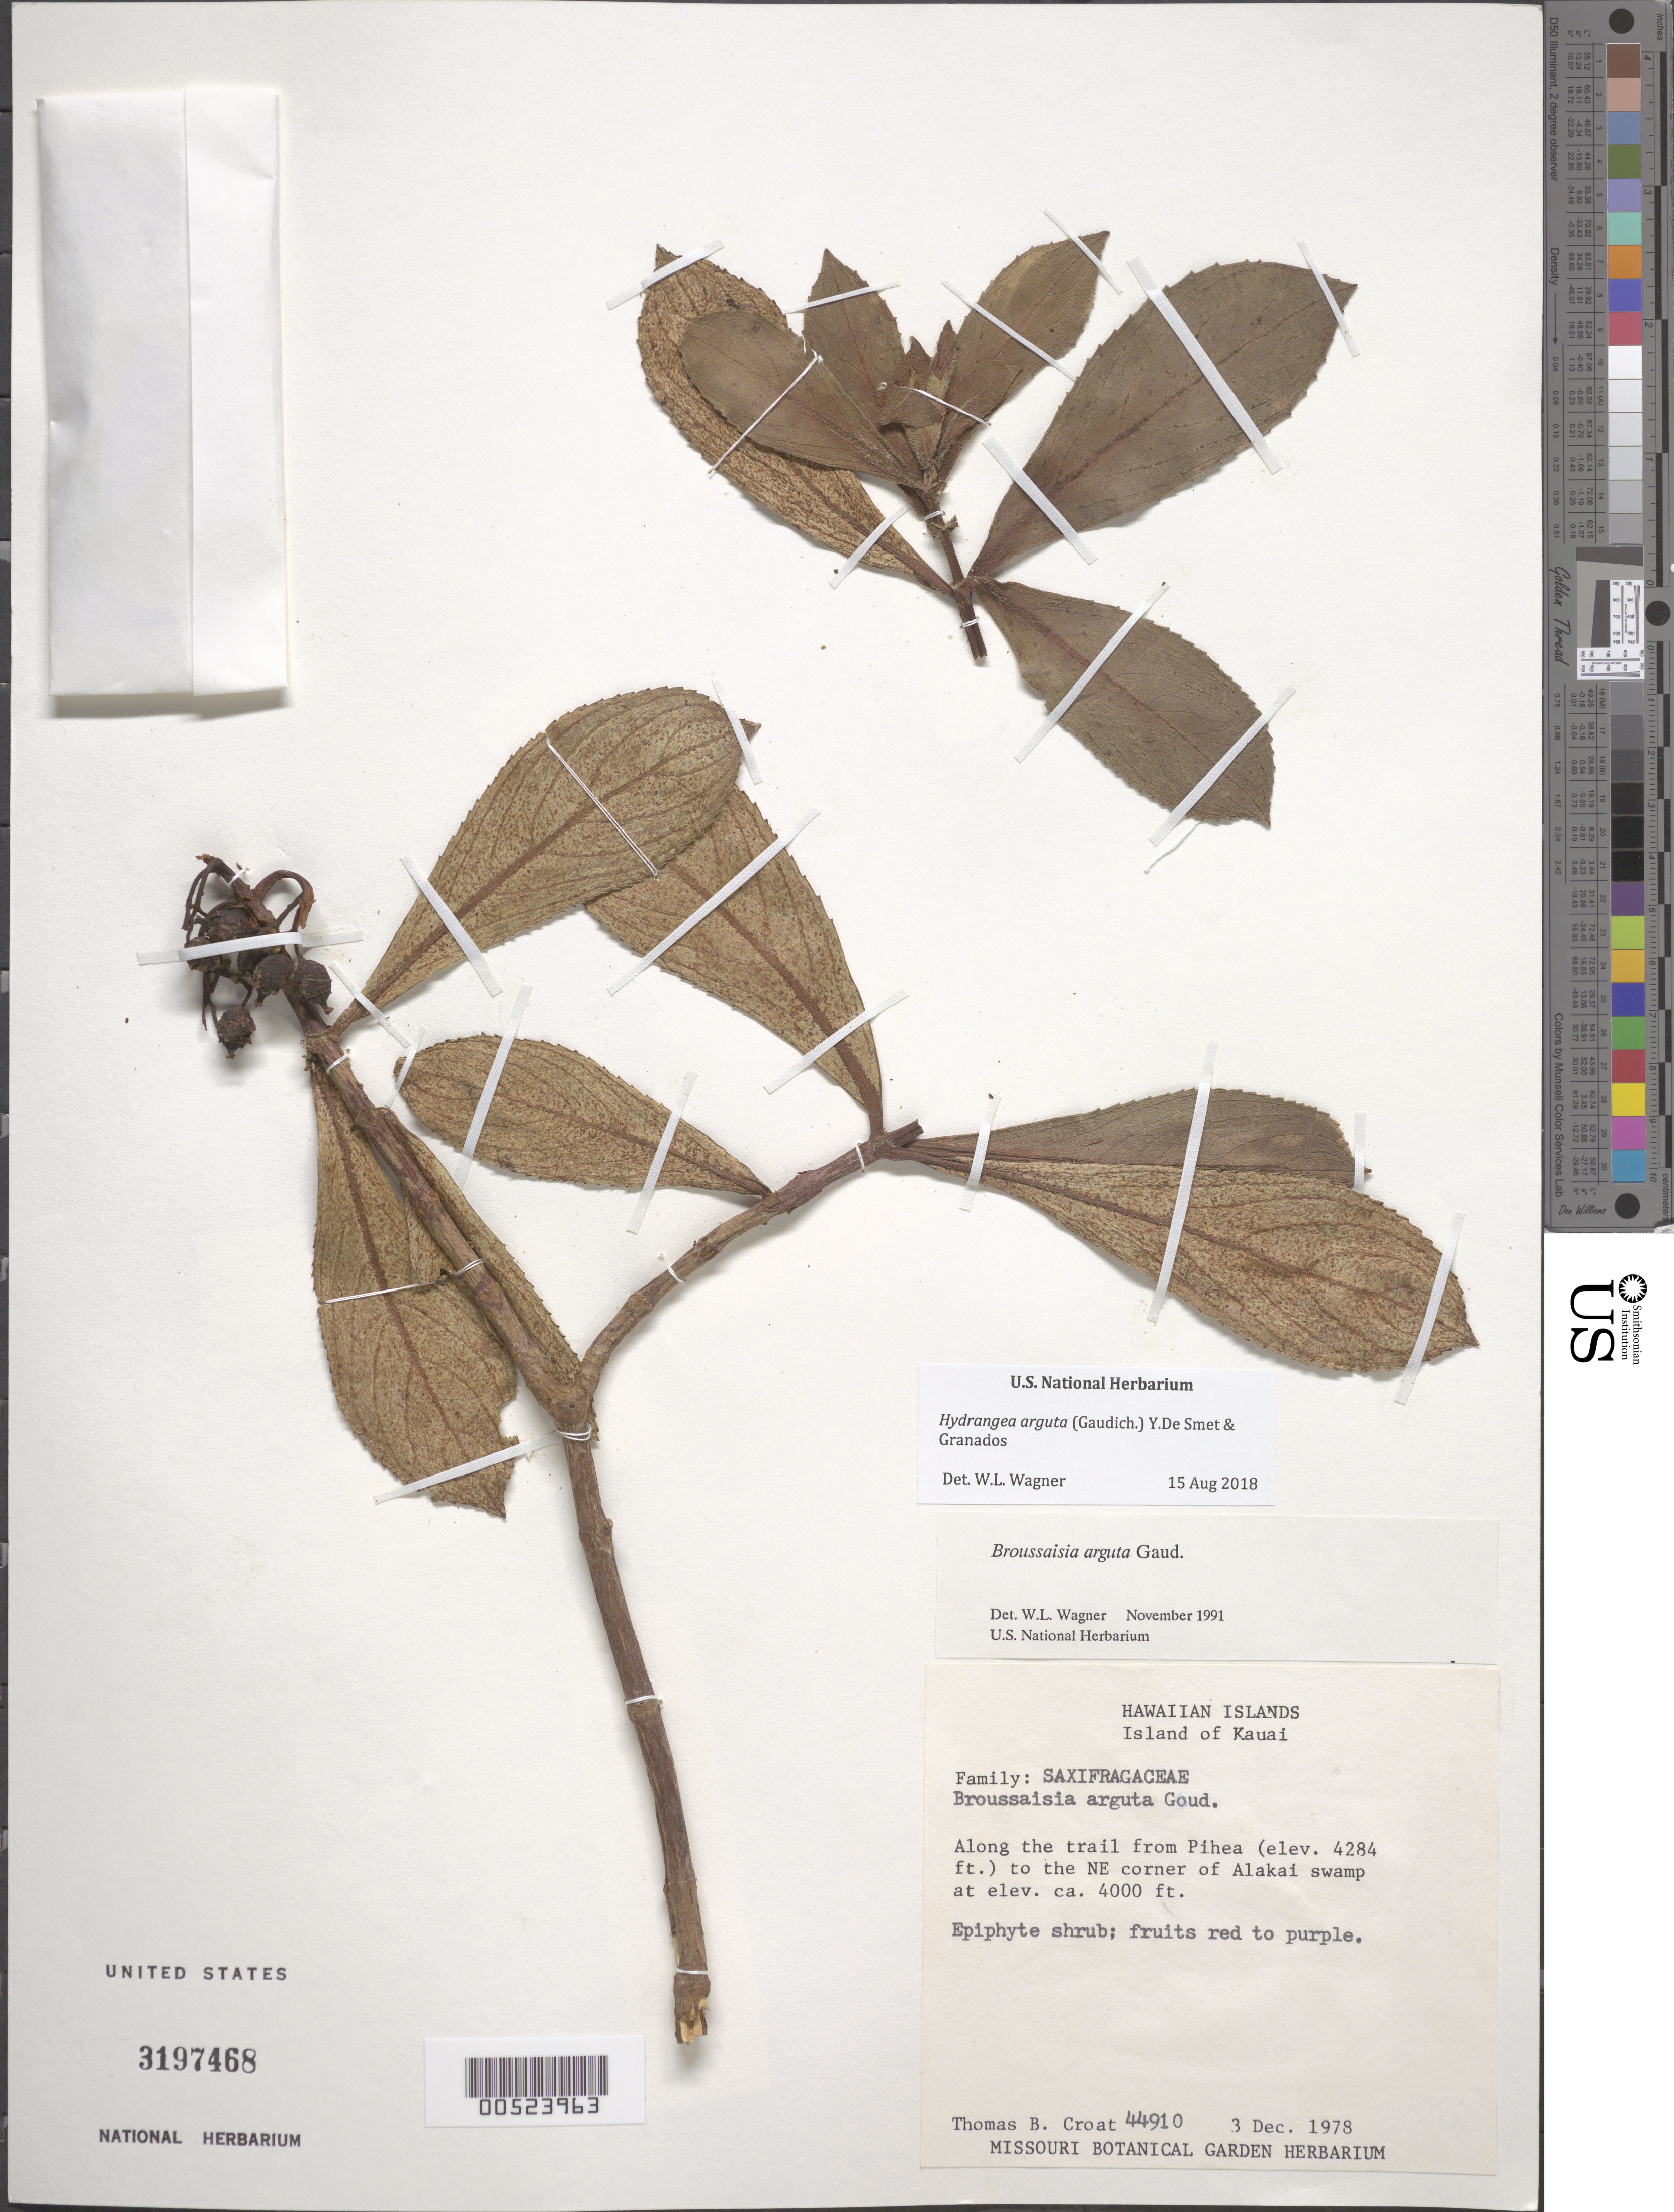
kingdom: Plantae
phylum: Tracheophyta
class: Magnoliopsida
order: Cornales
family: Hydrangeaceae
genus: Hydrangea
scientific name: Hydrangea arguta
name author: (Gaudich.) Y. De Smet & C. Granados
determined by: Wagner, W. L., (BOT), Smithsonian Institution - National Museum of Natural History (UNITED STATES)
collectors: T. B. Croat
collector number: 44910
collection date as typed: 3 Dec 1978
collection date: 1978-12-03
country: United States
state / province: Hawaii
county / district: Kauai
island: Kaua'i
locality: Along the trail from Pihea to the NE corner of Alakai swamp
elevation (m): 1306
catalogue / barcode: US 3197468